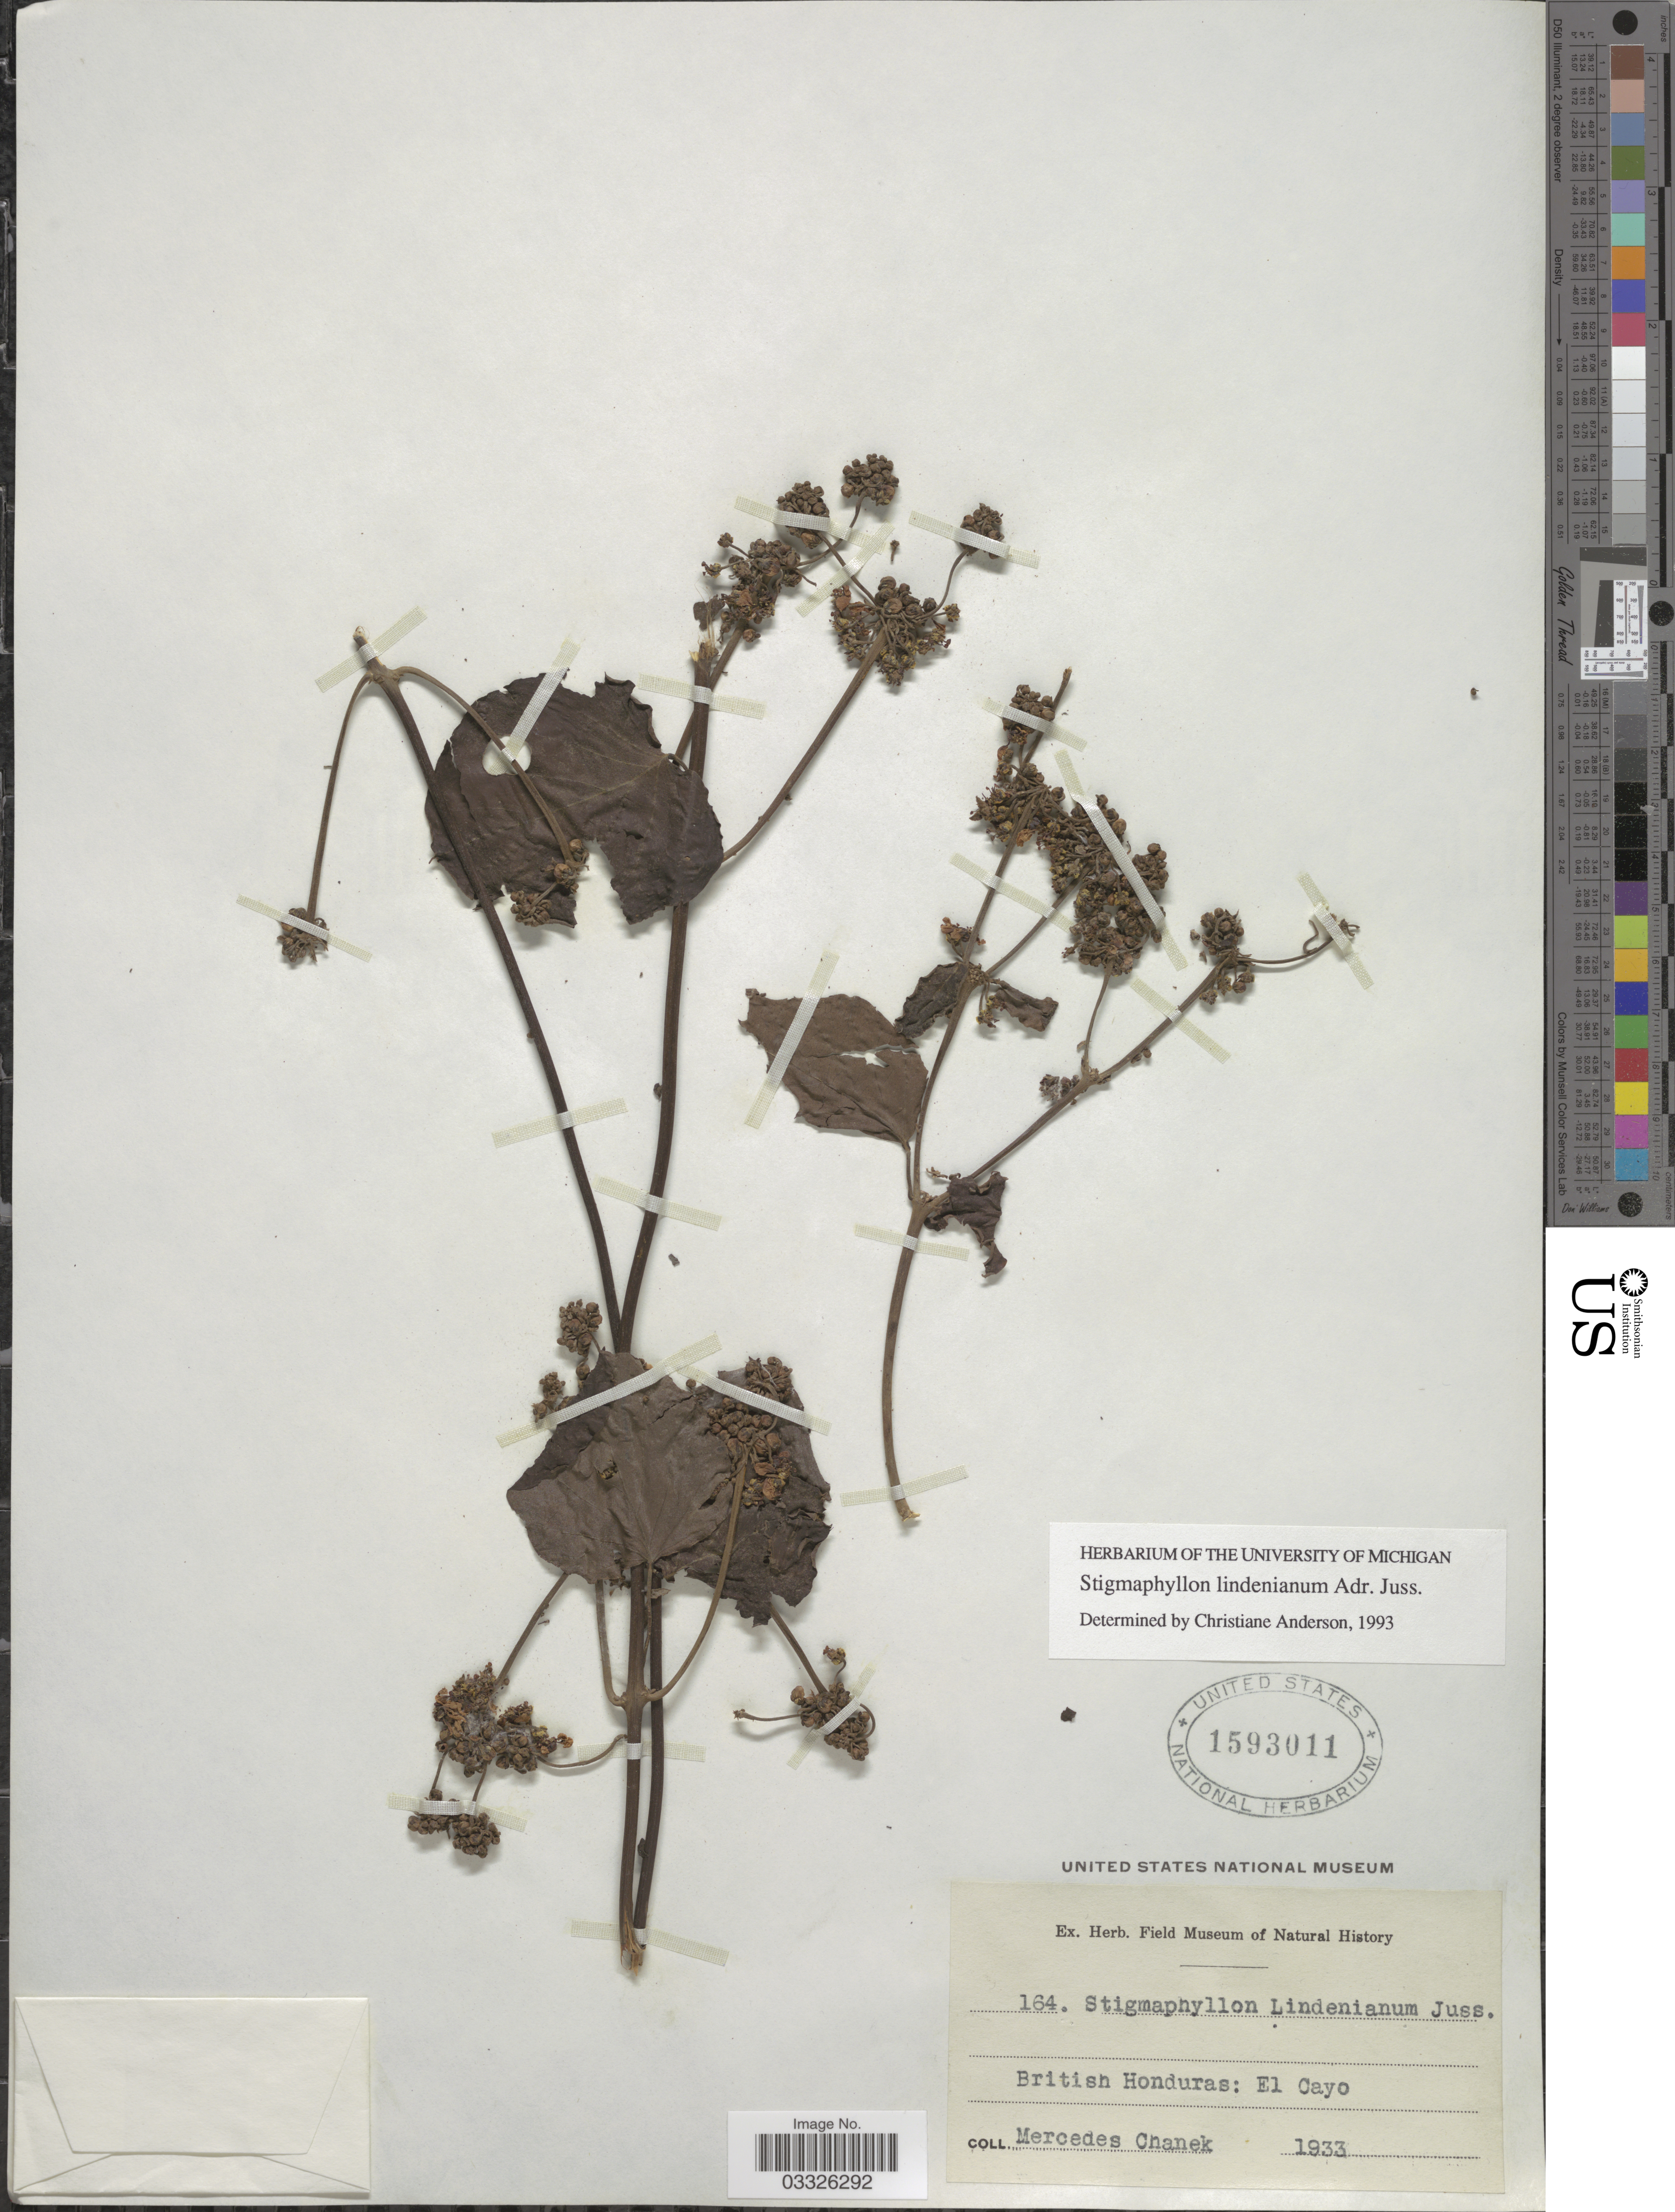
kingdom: Plantae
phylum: Tracheophyta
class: Magnoliopsida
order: Malpighiales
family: Malpighiaceae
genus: Stigmaphyllon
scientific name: Stigmaphyllon lindenianum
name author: A. Juss.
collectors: M. Chanek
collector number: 164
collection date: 1933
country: Belize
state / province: Cayo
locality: British Honduras: El Cayo.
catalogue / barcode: US 1593011